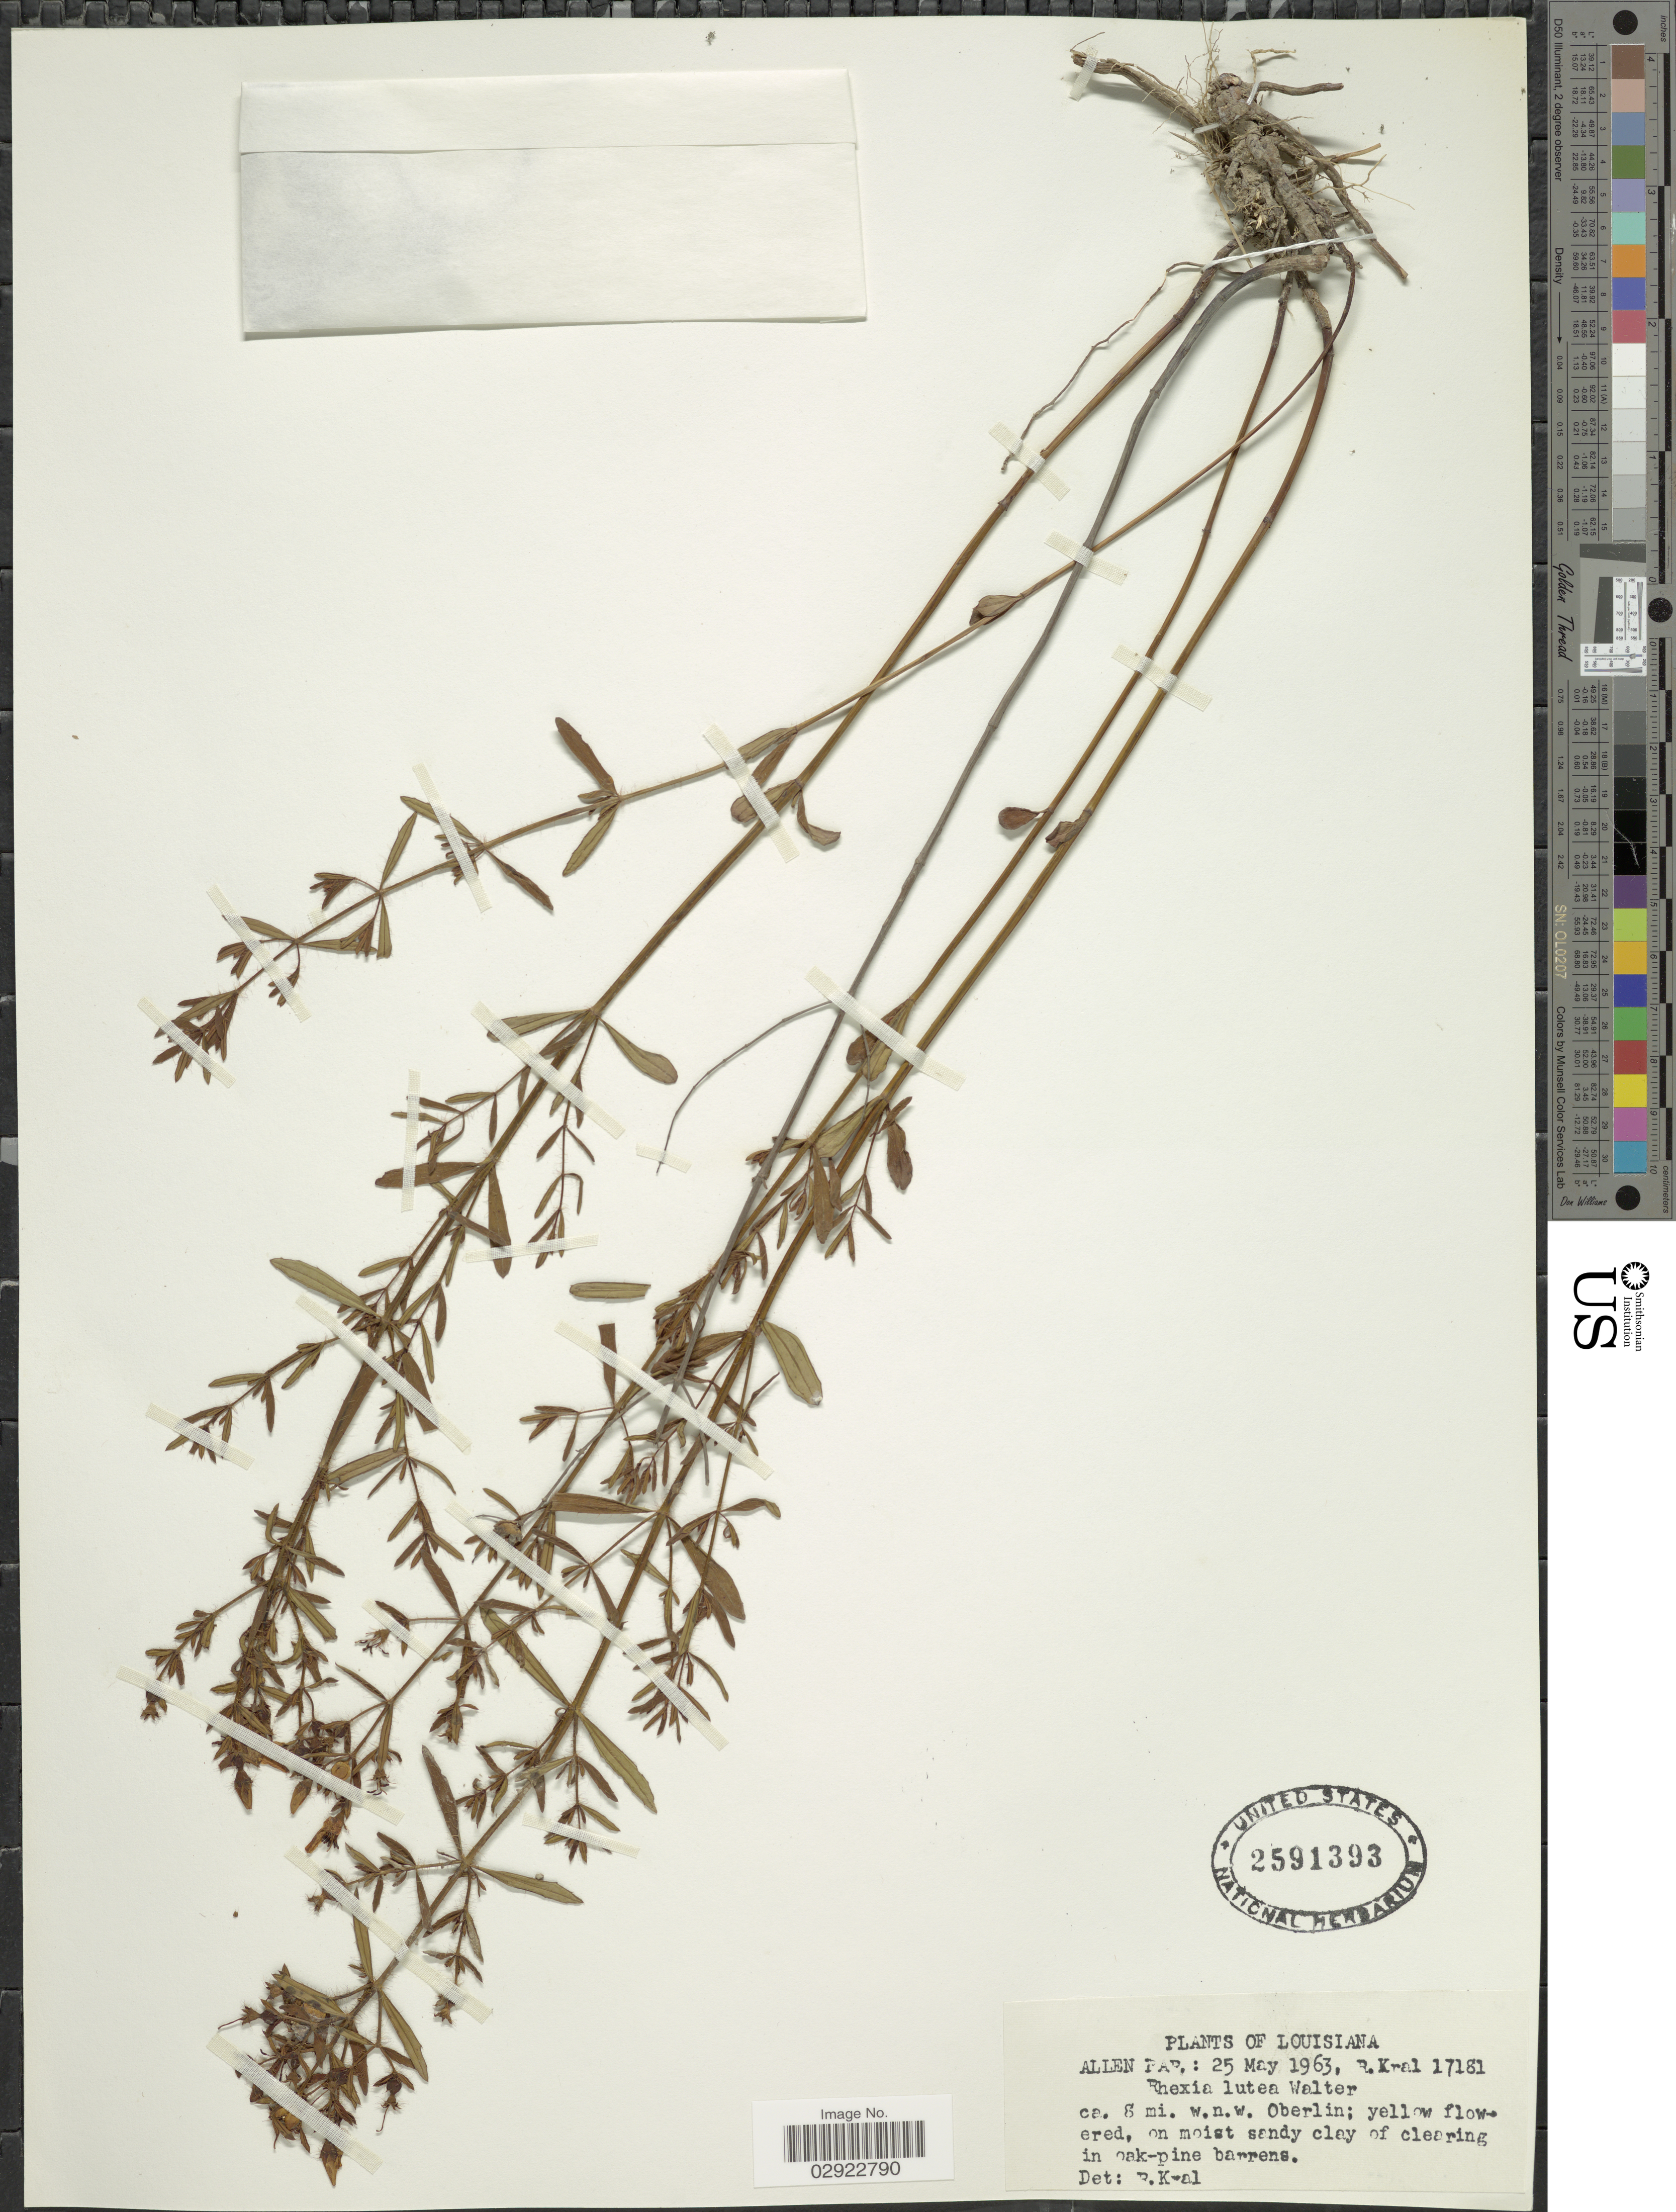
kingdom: Plantae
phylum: Tracheophyta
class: Magnoliopsida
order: Myrtales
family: Melastomataceae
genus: Rhexia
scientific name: Rhexia lutea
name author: Walter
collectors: R. Kral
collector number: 17181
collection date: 1963-05-25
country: United States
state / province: Louisiana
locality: Allen Par.: ca. 8 mi. w.n.w. Oberlin.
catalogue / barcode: US 2591393